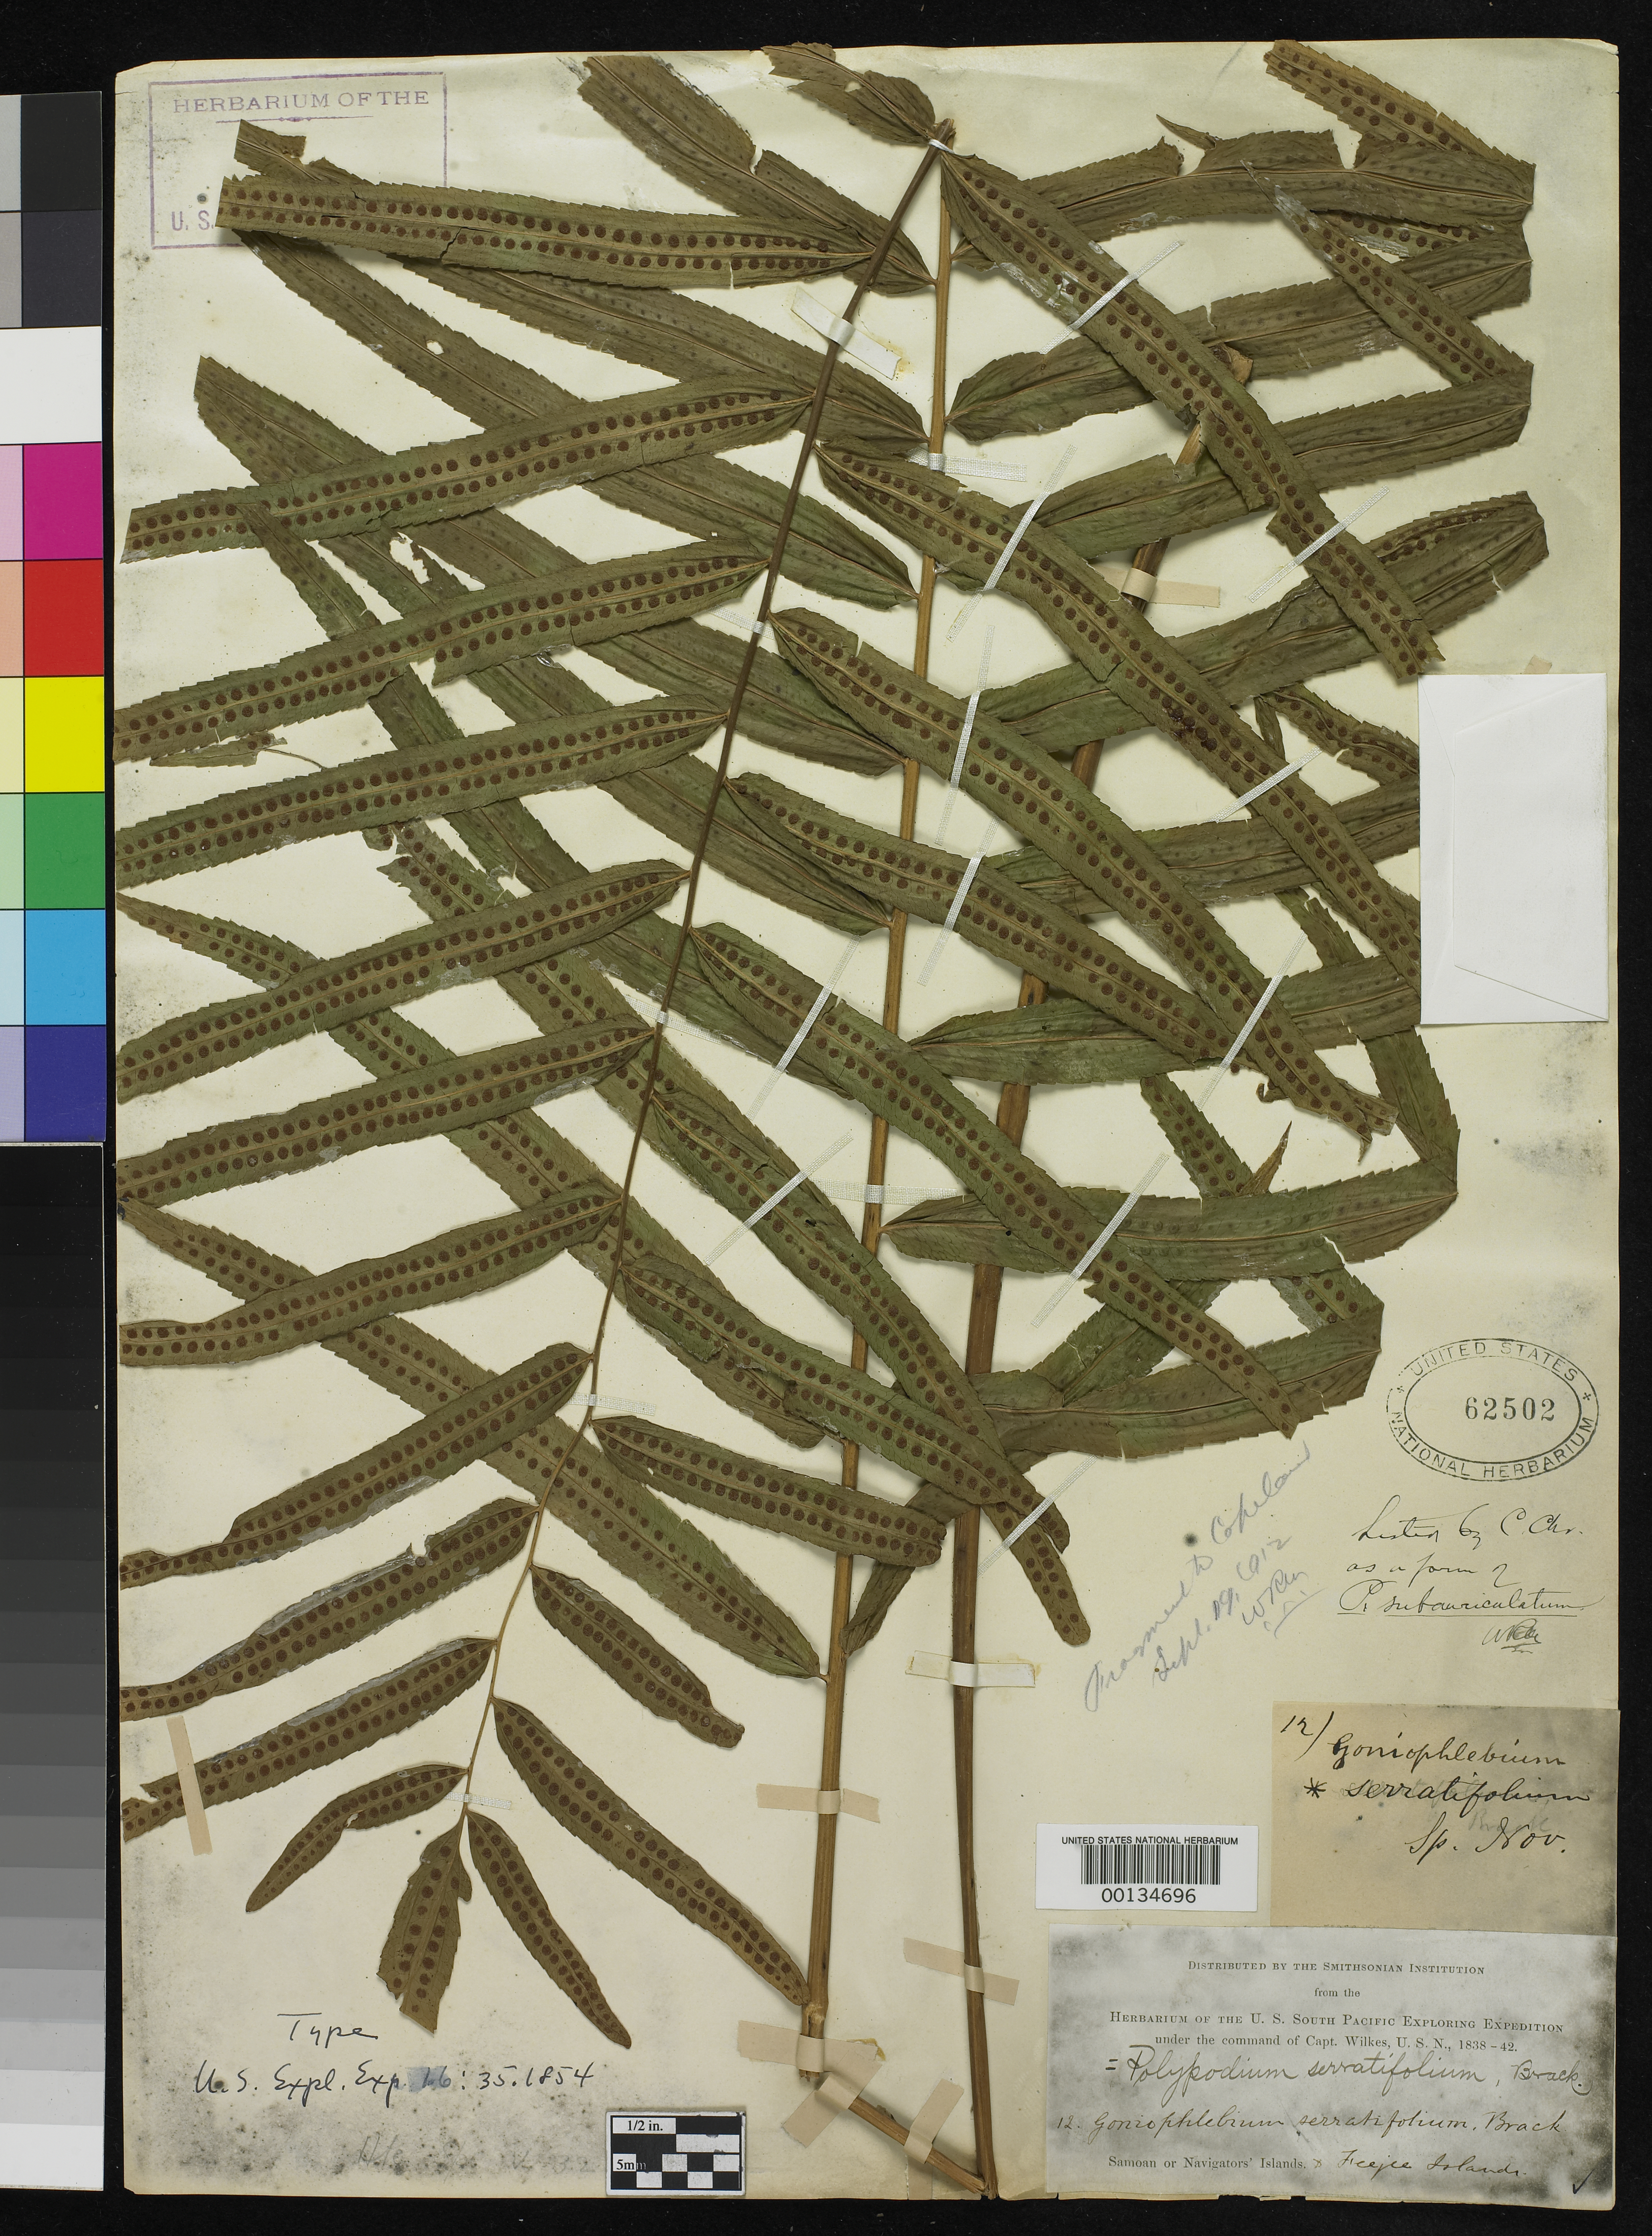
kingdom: Plantae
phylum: Tracheophyta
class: Polypodiopsida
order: Polypodiales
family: Polypodiaceae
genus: Goniophlebium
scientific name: Goniophlebium serratifolium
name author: Brack. in Wilkes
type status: Holotype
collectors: Wilkes Explor. Exped.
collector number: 12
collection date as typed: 1838 to -- --- 1842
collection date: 1838/1842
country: Samoa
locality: Samoa or Navigator's islands.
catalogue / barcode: US 62502